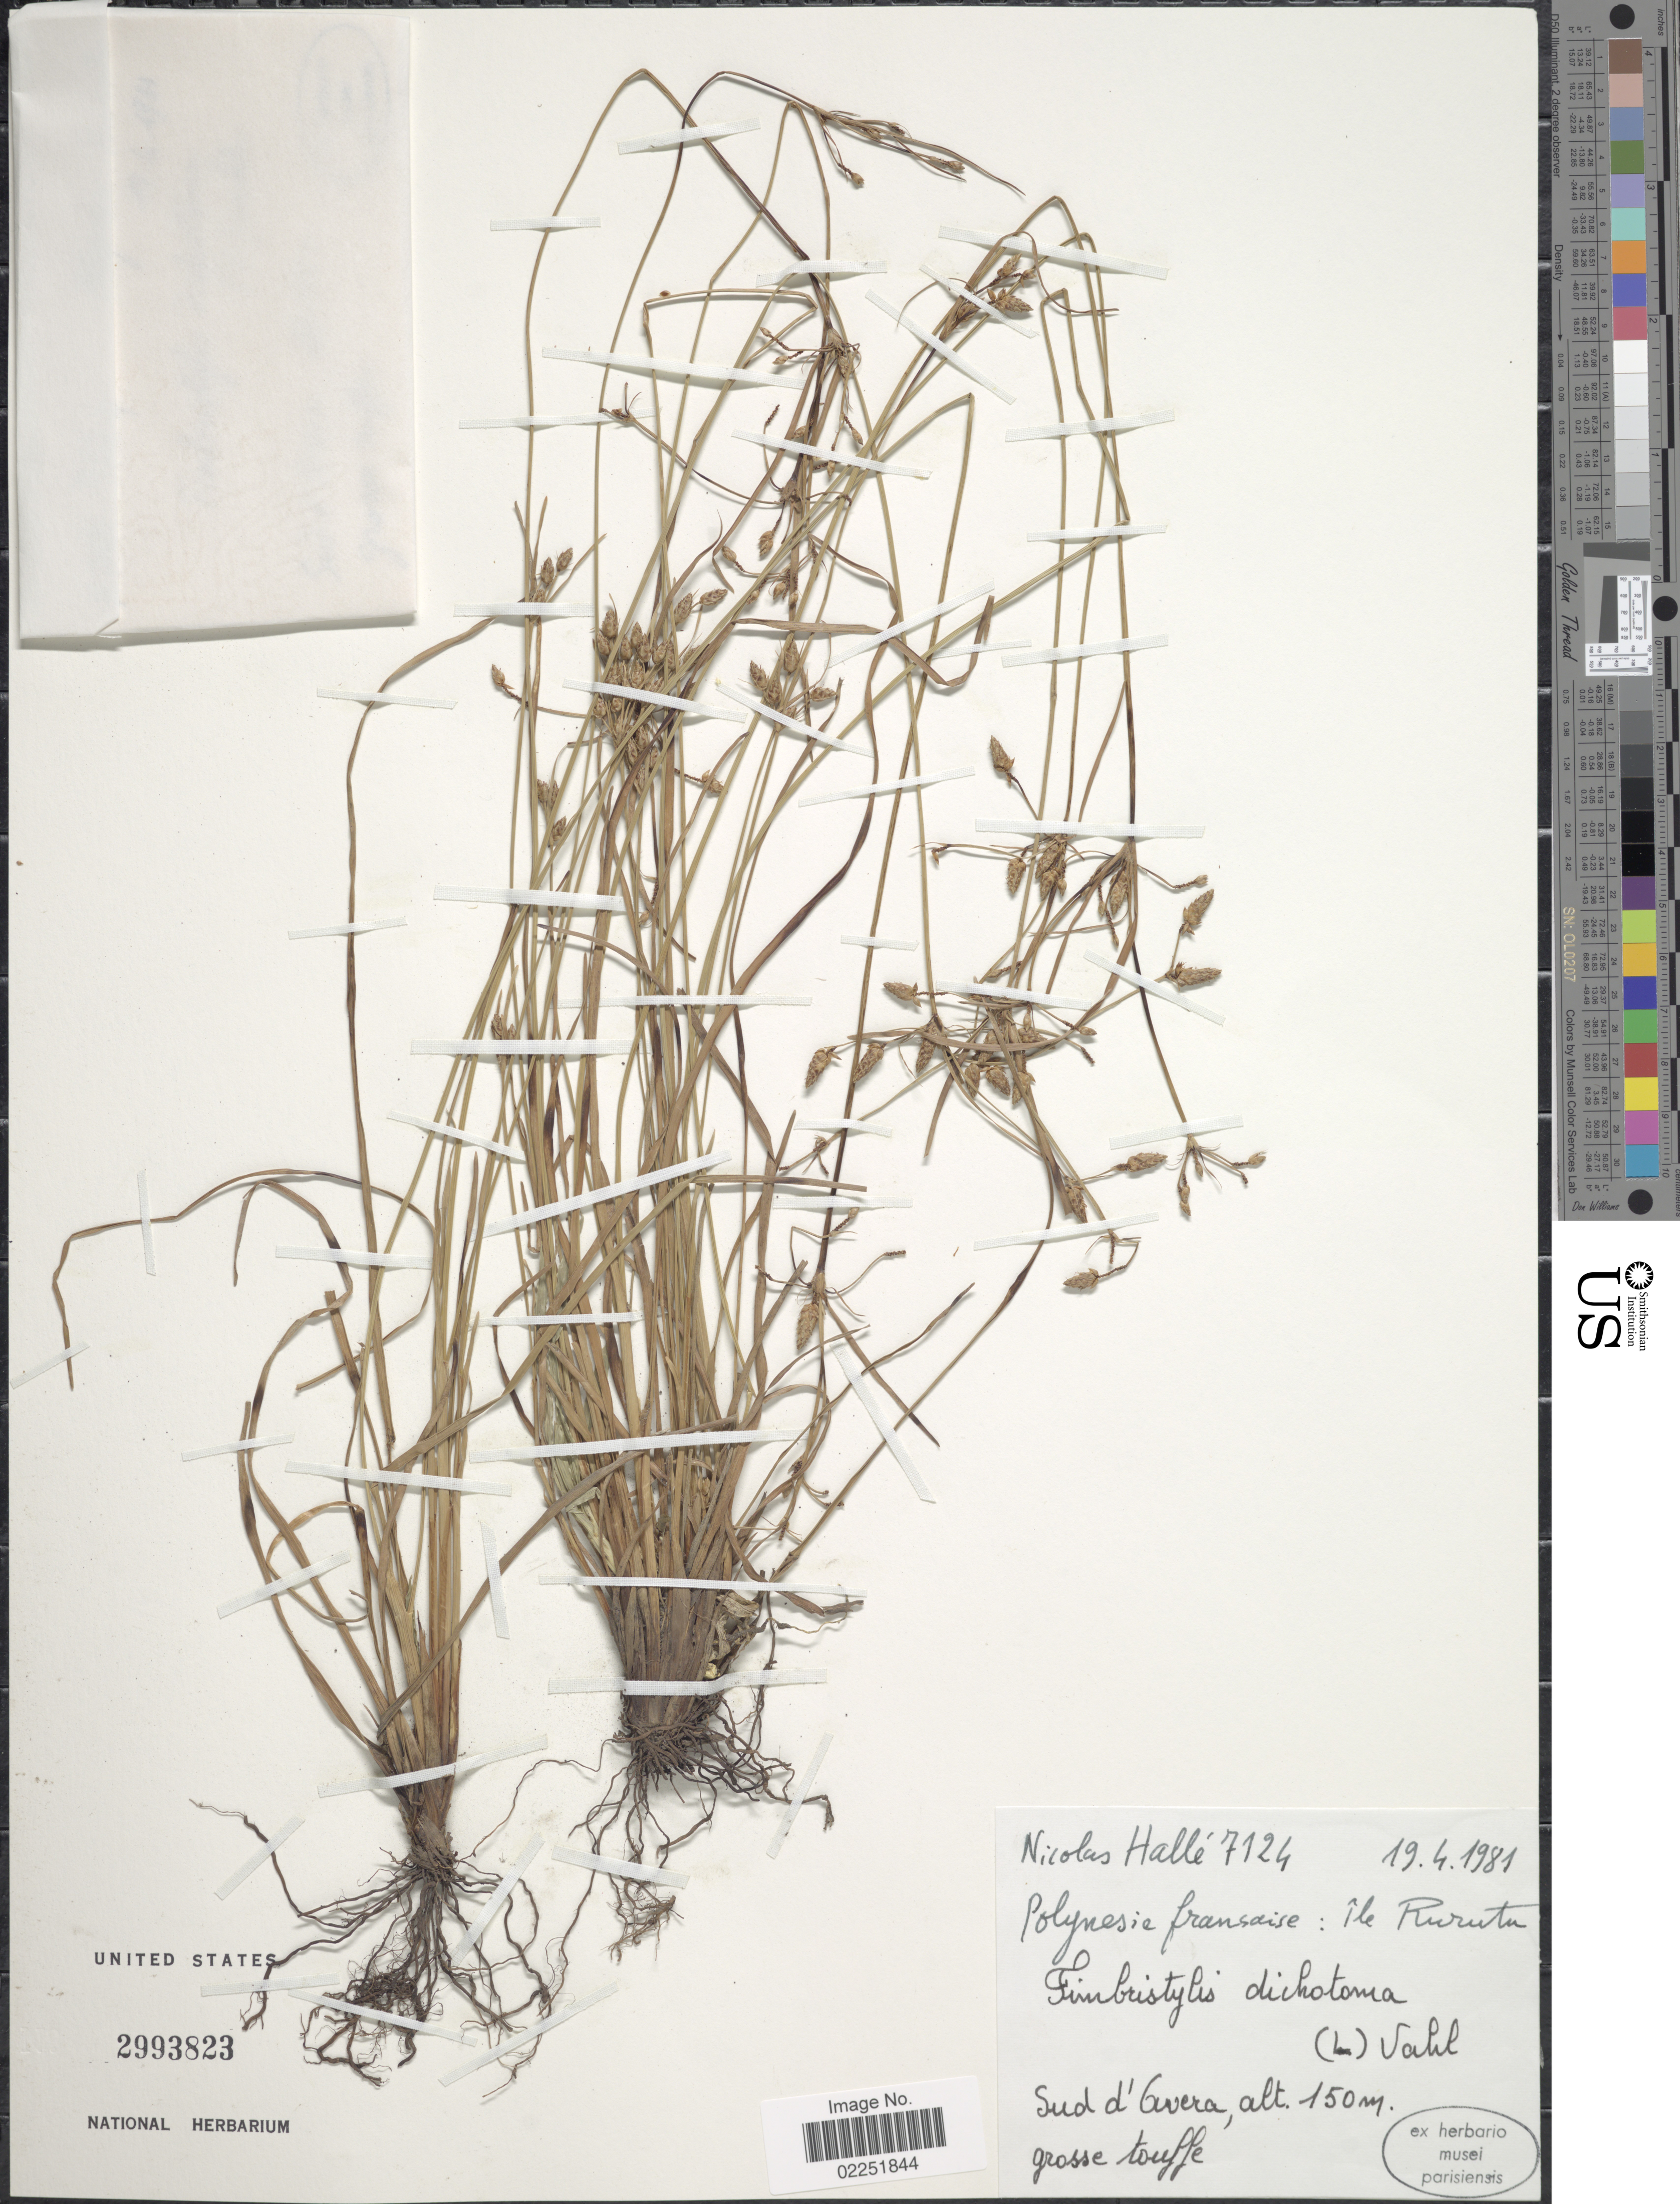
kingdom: Plantae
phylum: Tracheophyta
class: Liliopsida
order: Poales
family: Cyperaceae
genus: Fimbristylis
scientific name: Fimbristylis dichotoma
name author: (L.) Vahl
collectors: N. Hallé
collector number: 7124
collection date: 1981-04-19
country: French Polynesia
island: Rurutu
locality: Ile Rurutu. Sud d'Guuera [interpreted]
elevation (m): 150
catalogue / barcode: US 2993823